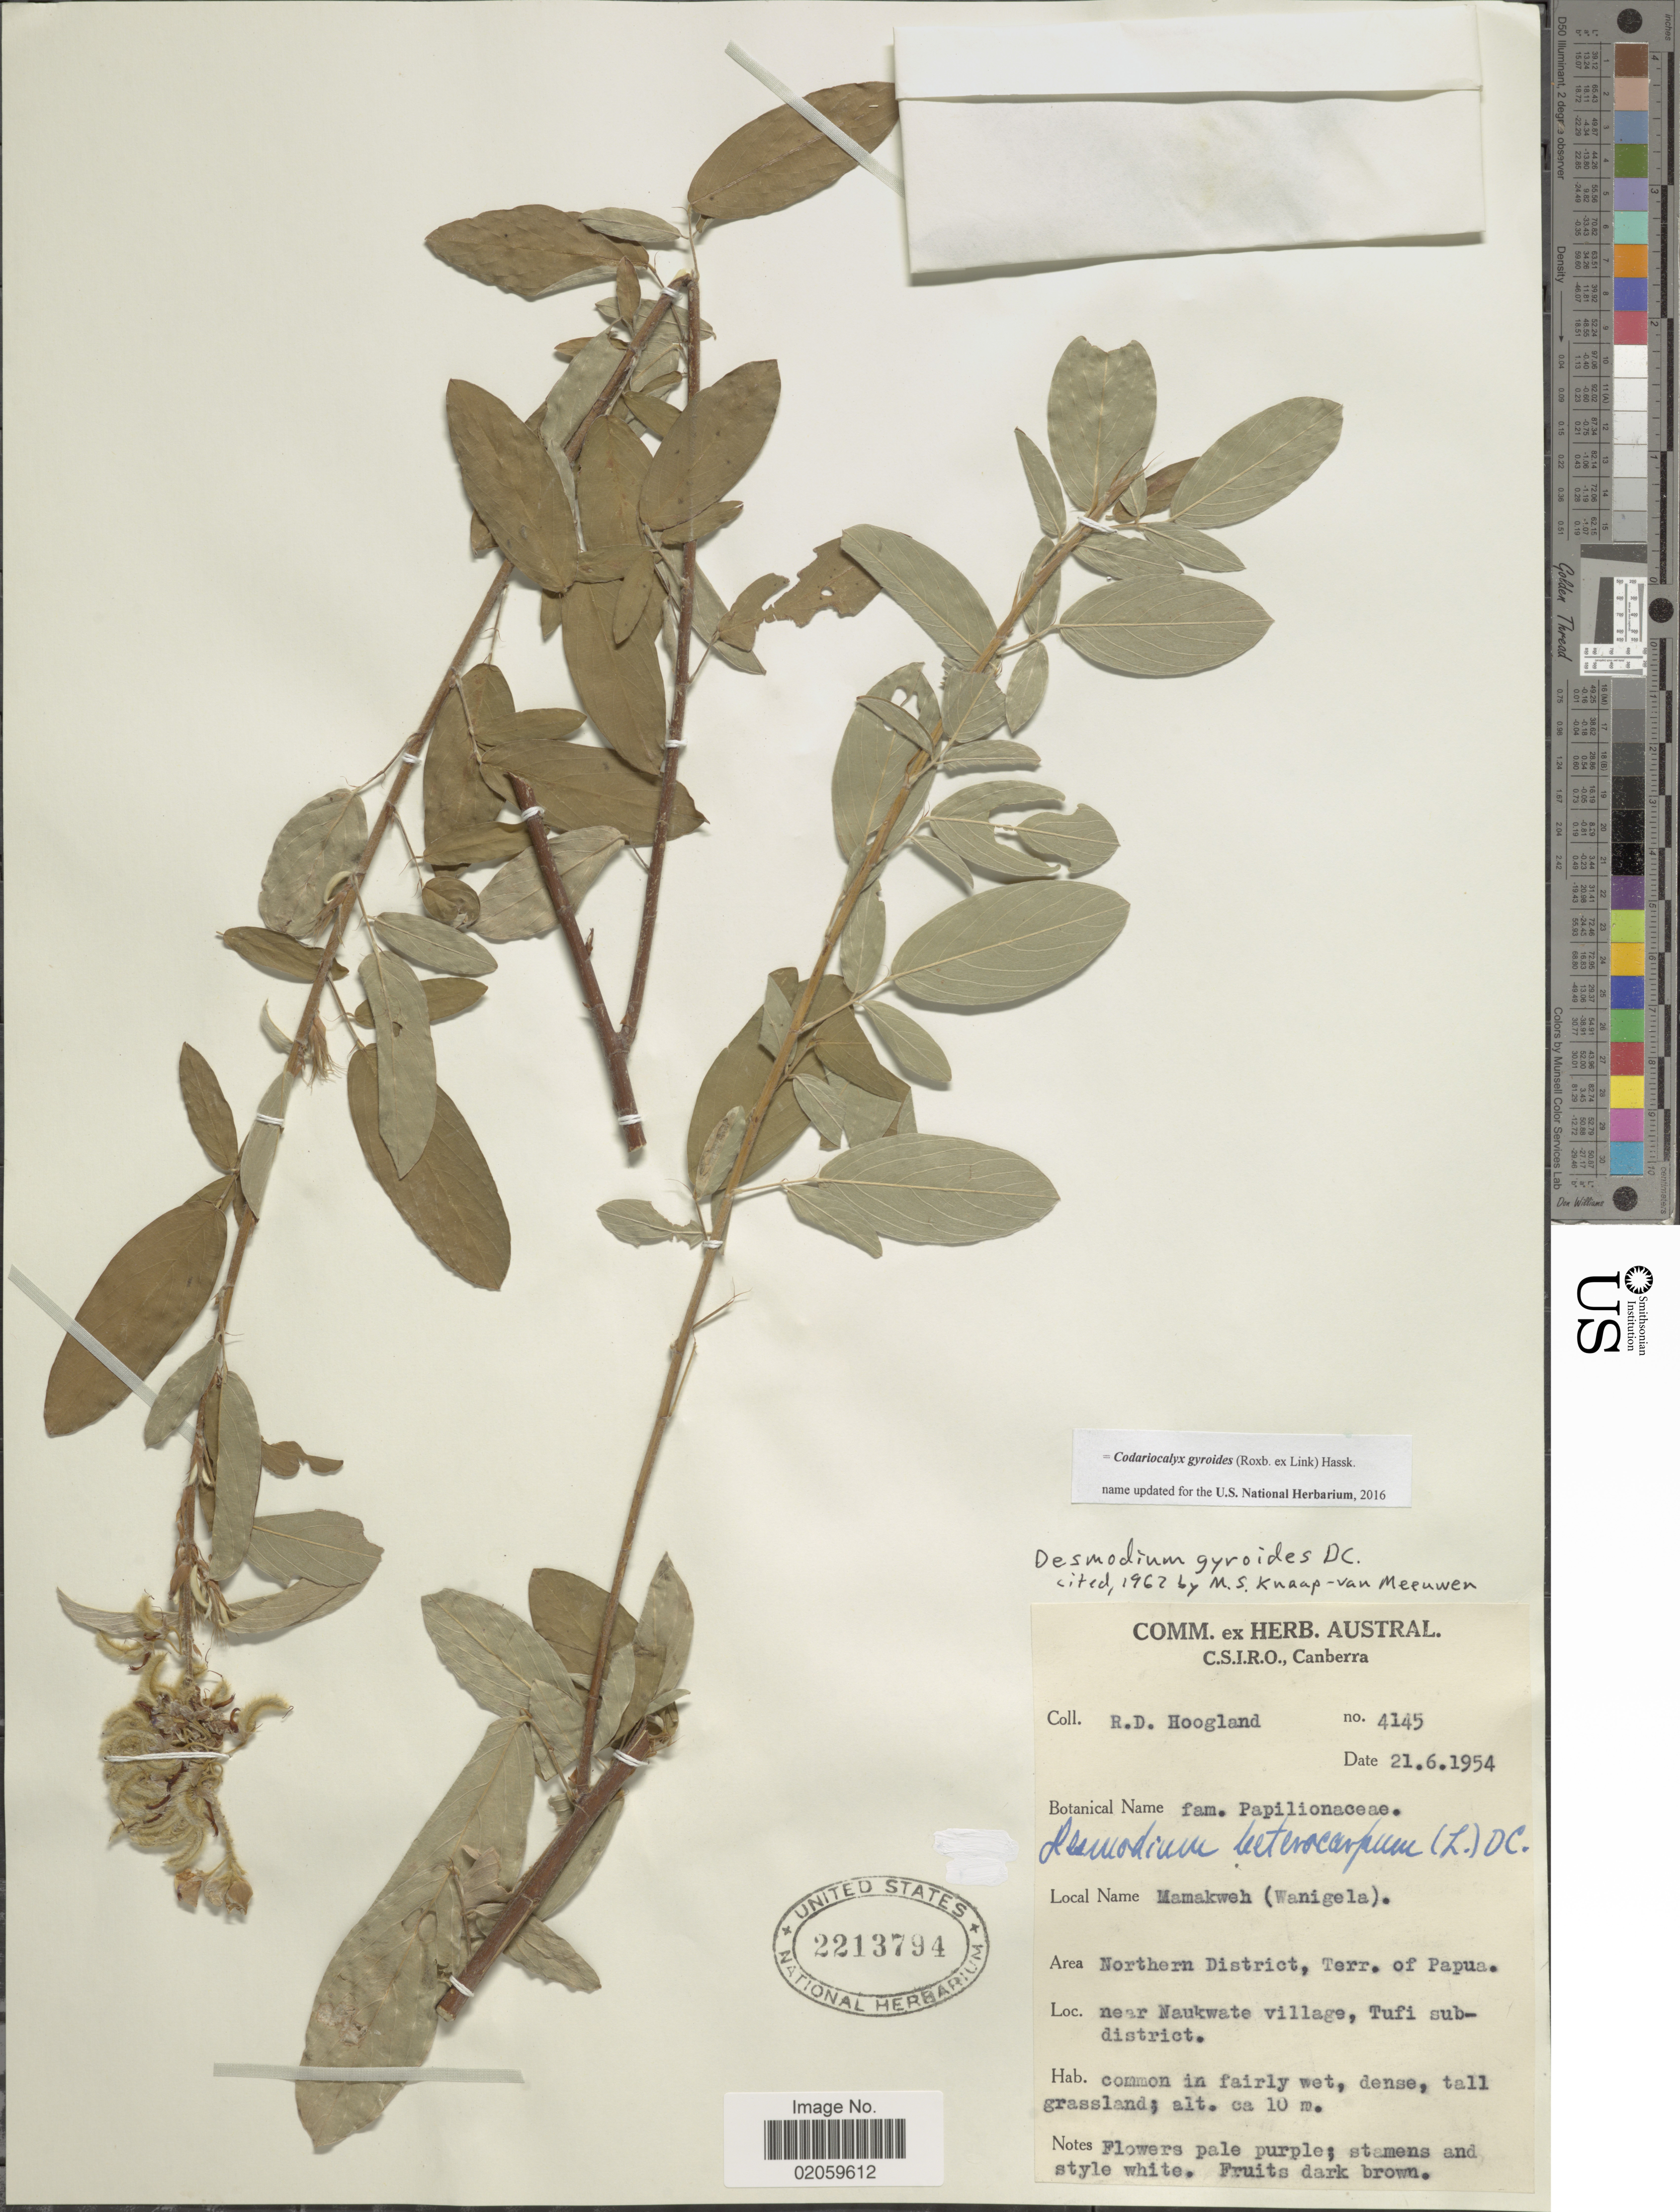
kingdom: Plantae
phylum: Tracheophyta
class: Magnoliopsida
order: Fabales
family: Fabaceae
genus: Codariocalyx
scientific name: Codariocalyx gyroides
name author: (Roxb. & Link) X.Y. Zhu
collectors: R. D. Hoogland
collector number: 4145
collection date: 1954-06-21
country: Papua New Guinea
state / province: Northern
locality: Terr. of Papua. near Naukwate village, Tufi subdistrict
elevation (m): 10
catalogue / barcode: US 2213794